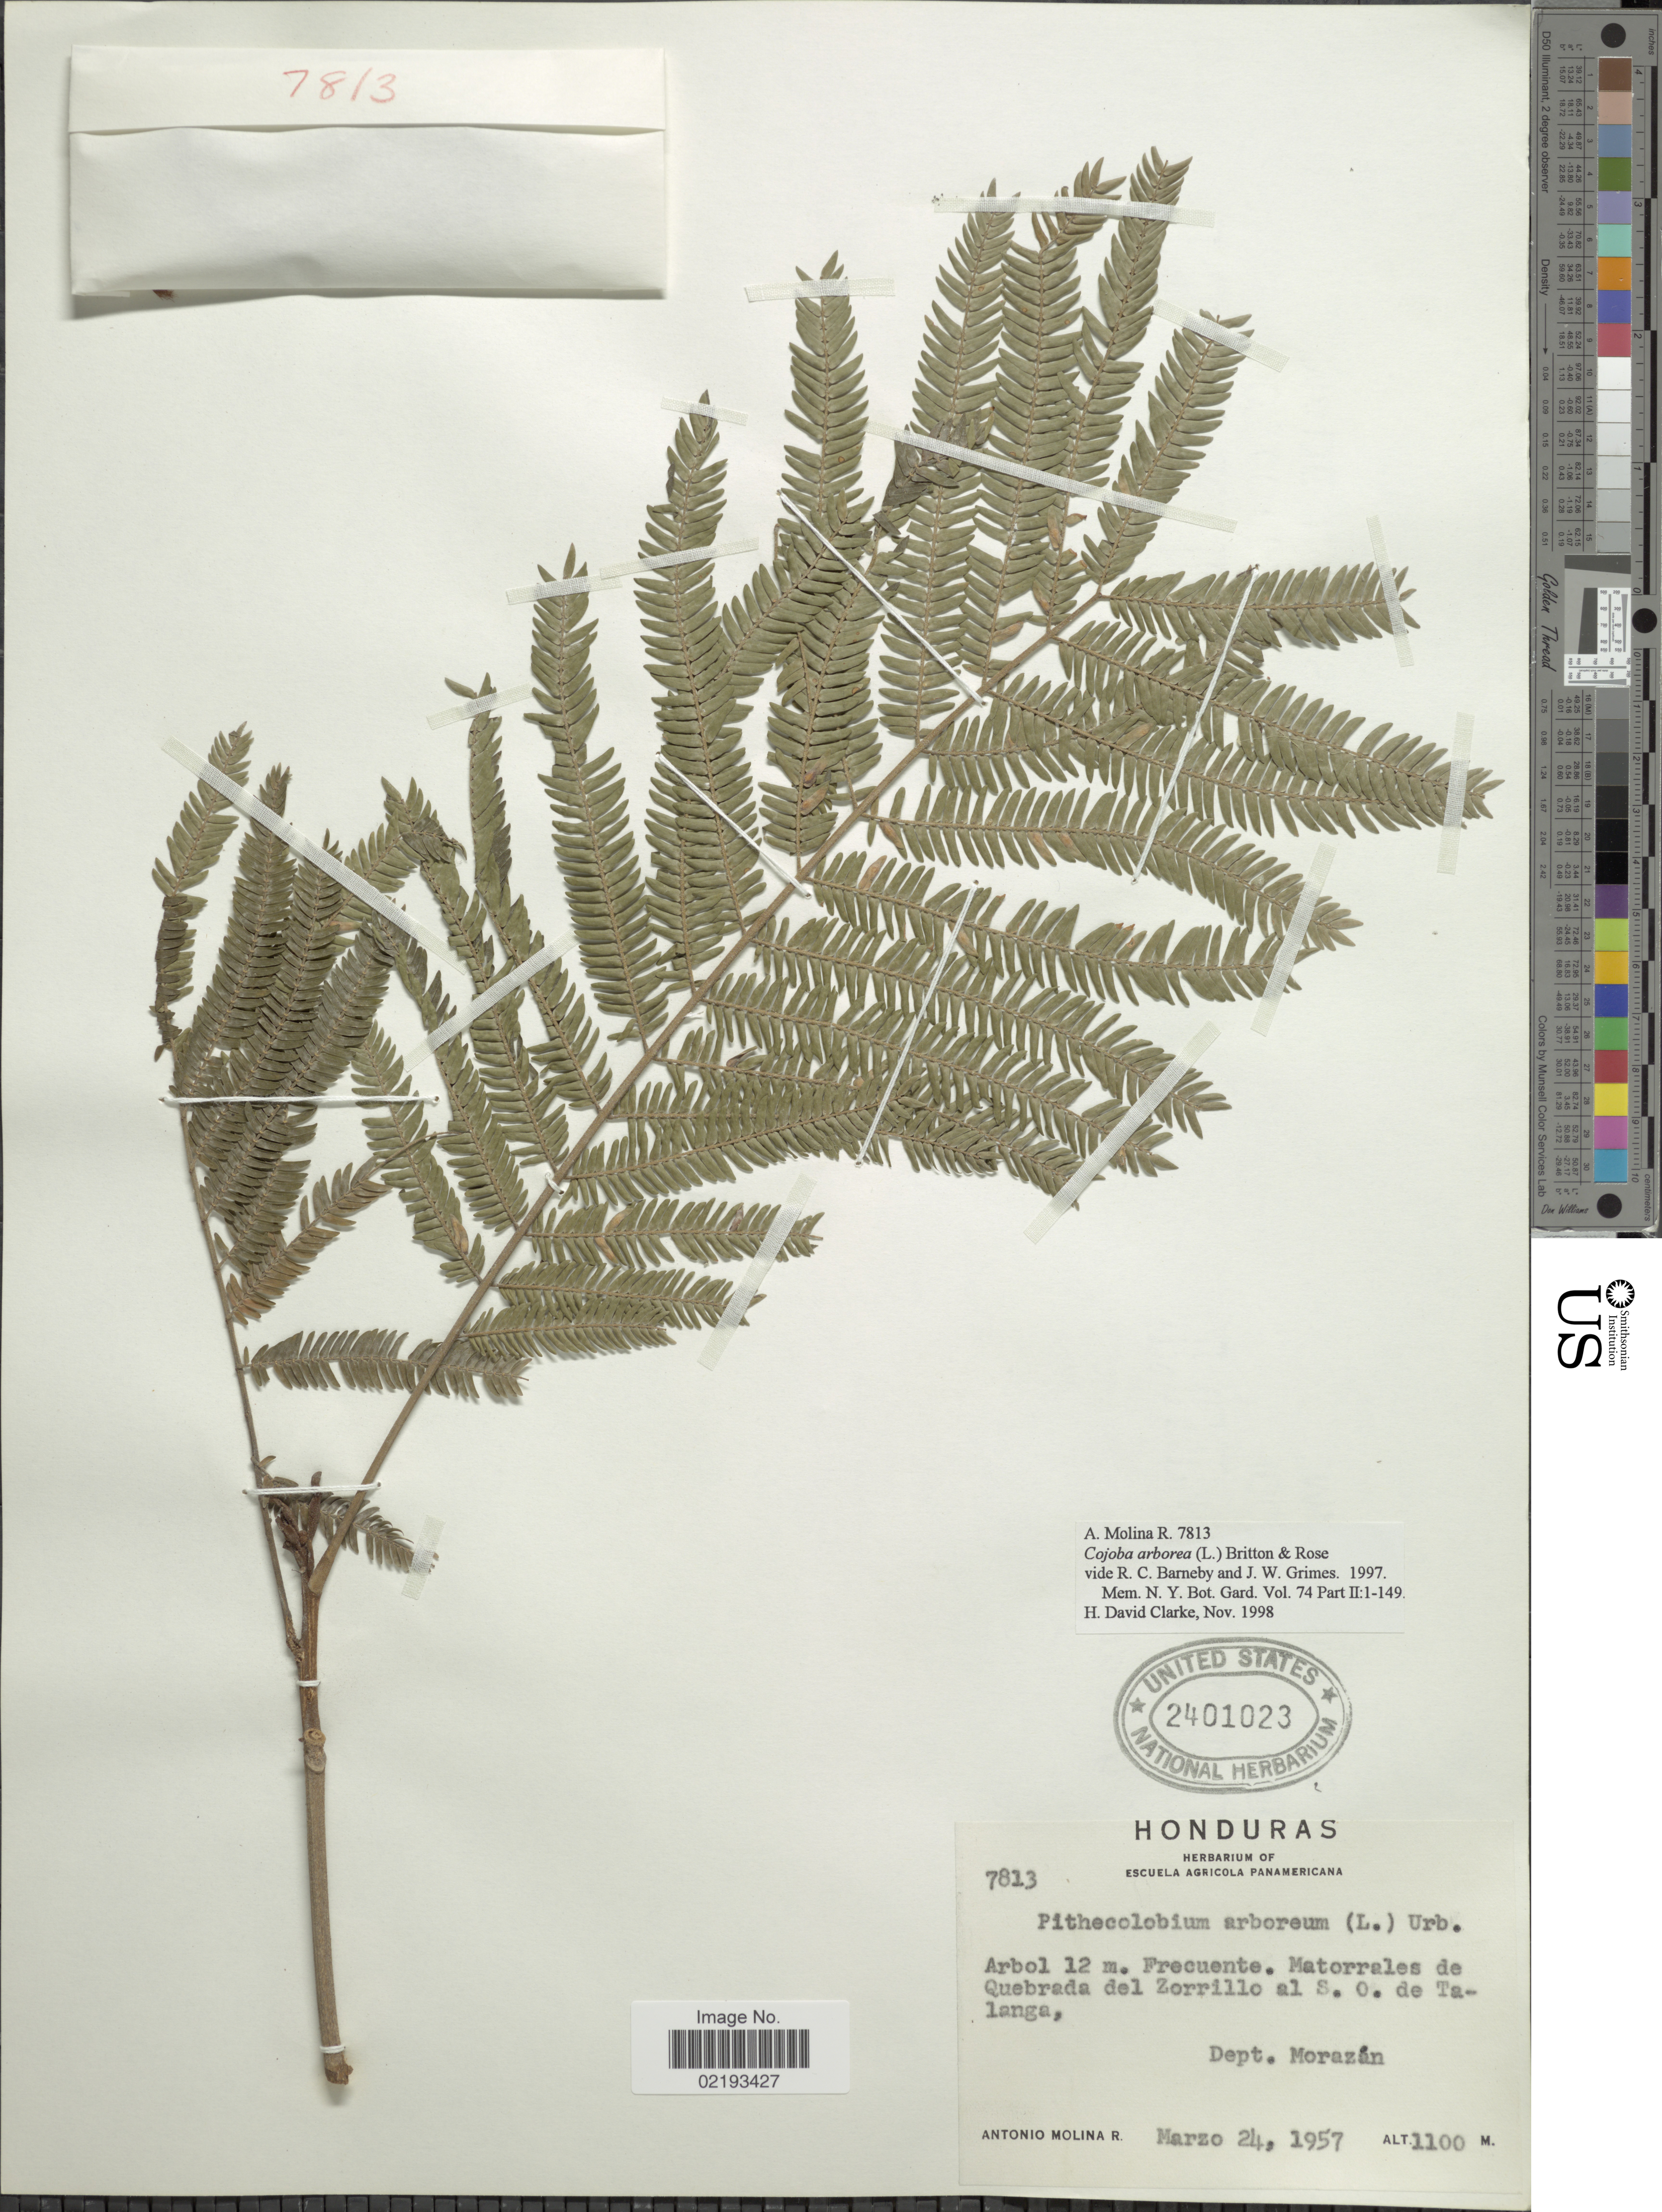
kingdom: Plantae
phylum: Tracheophyta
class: Magnoliopsida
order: Fabales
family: Fabaceae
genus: Cojoba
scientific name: Cojoba arborea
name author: (L.) Britton & Rose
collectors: A. Molina R.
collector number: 7813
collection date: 1957-03-24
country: Honduras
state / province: Fco. Morazán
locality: Matorrales de Quebrada del Zorrillo al S.O de Talanga, Dept. Morazán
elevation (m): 1100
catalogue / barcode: US 2401023